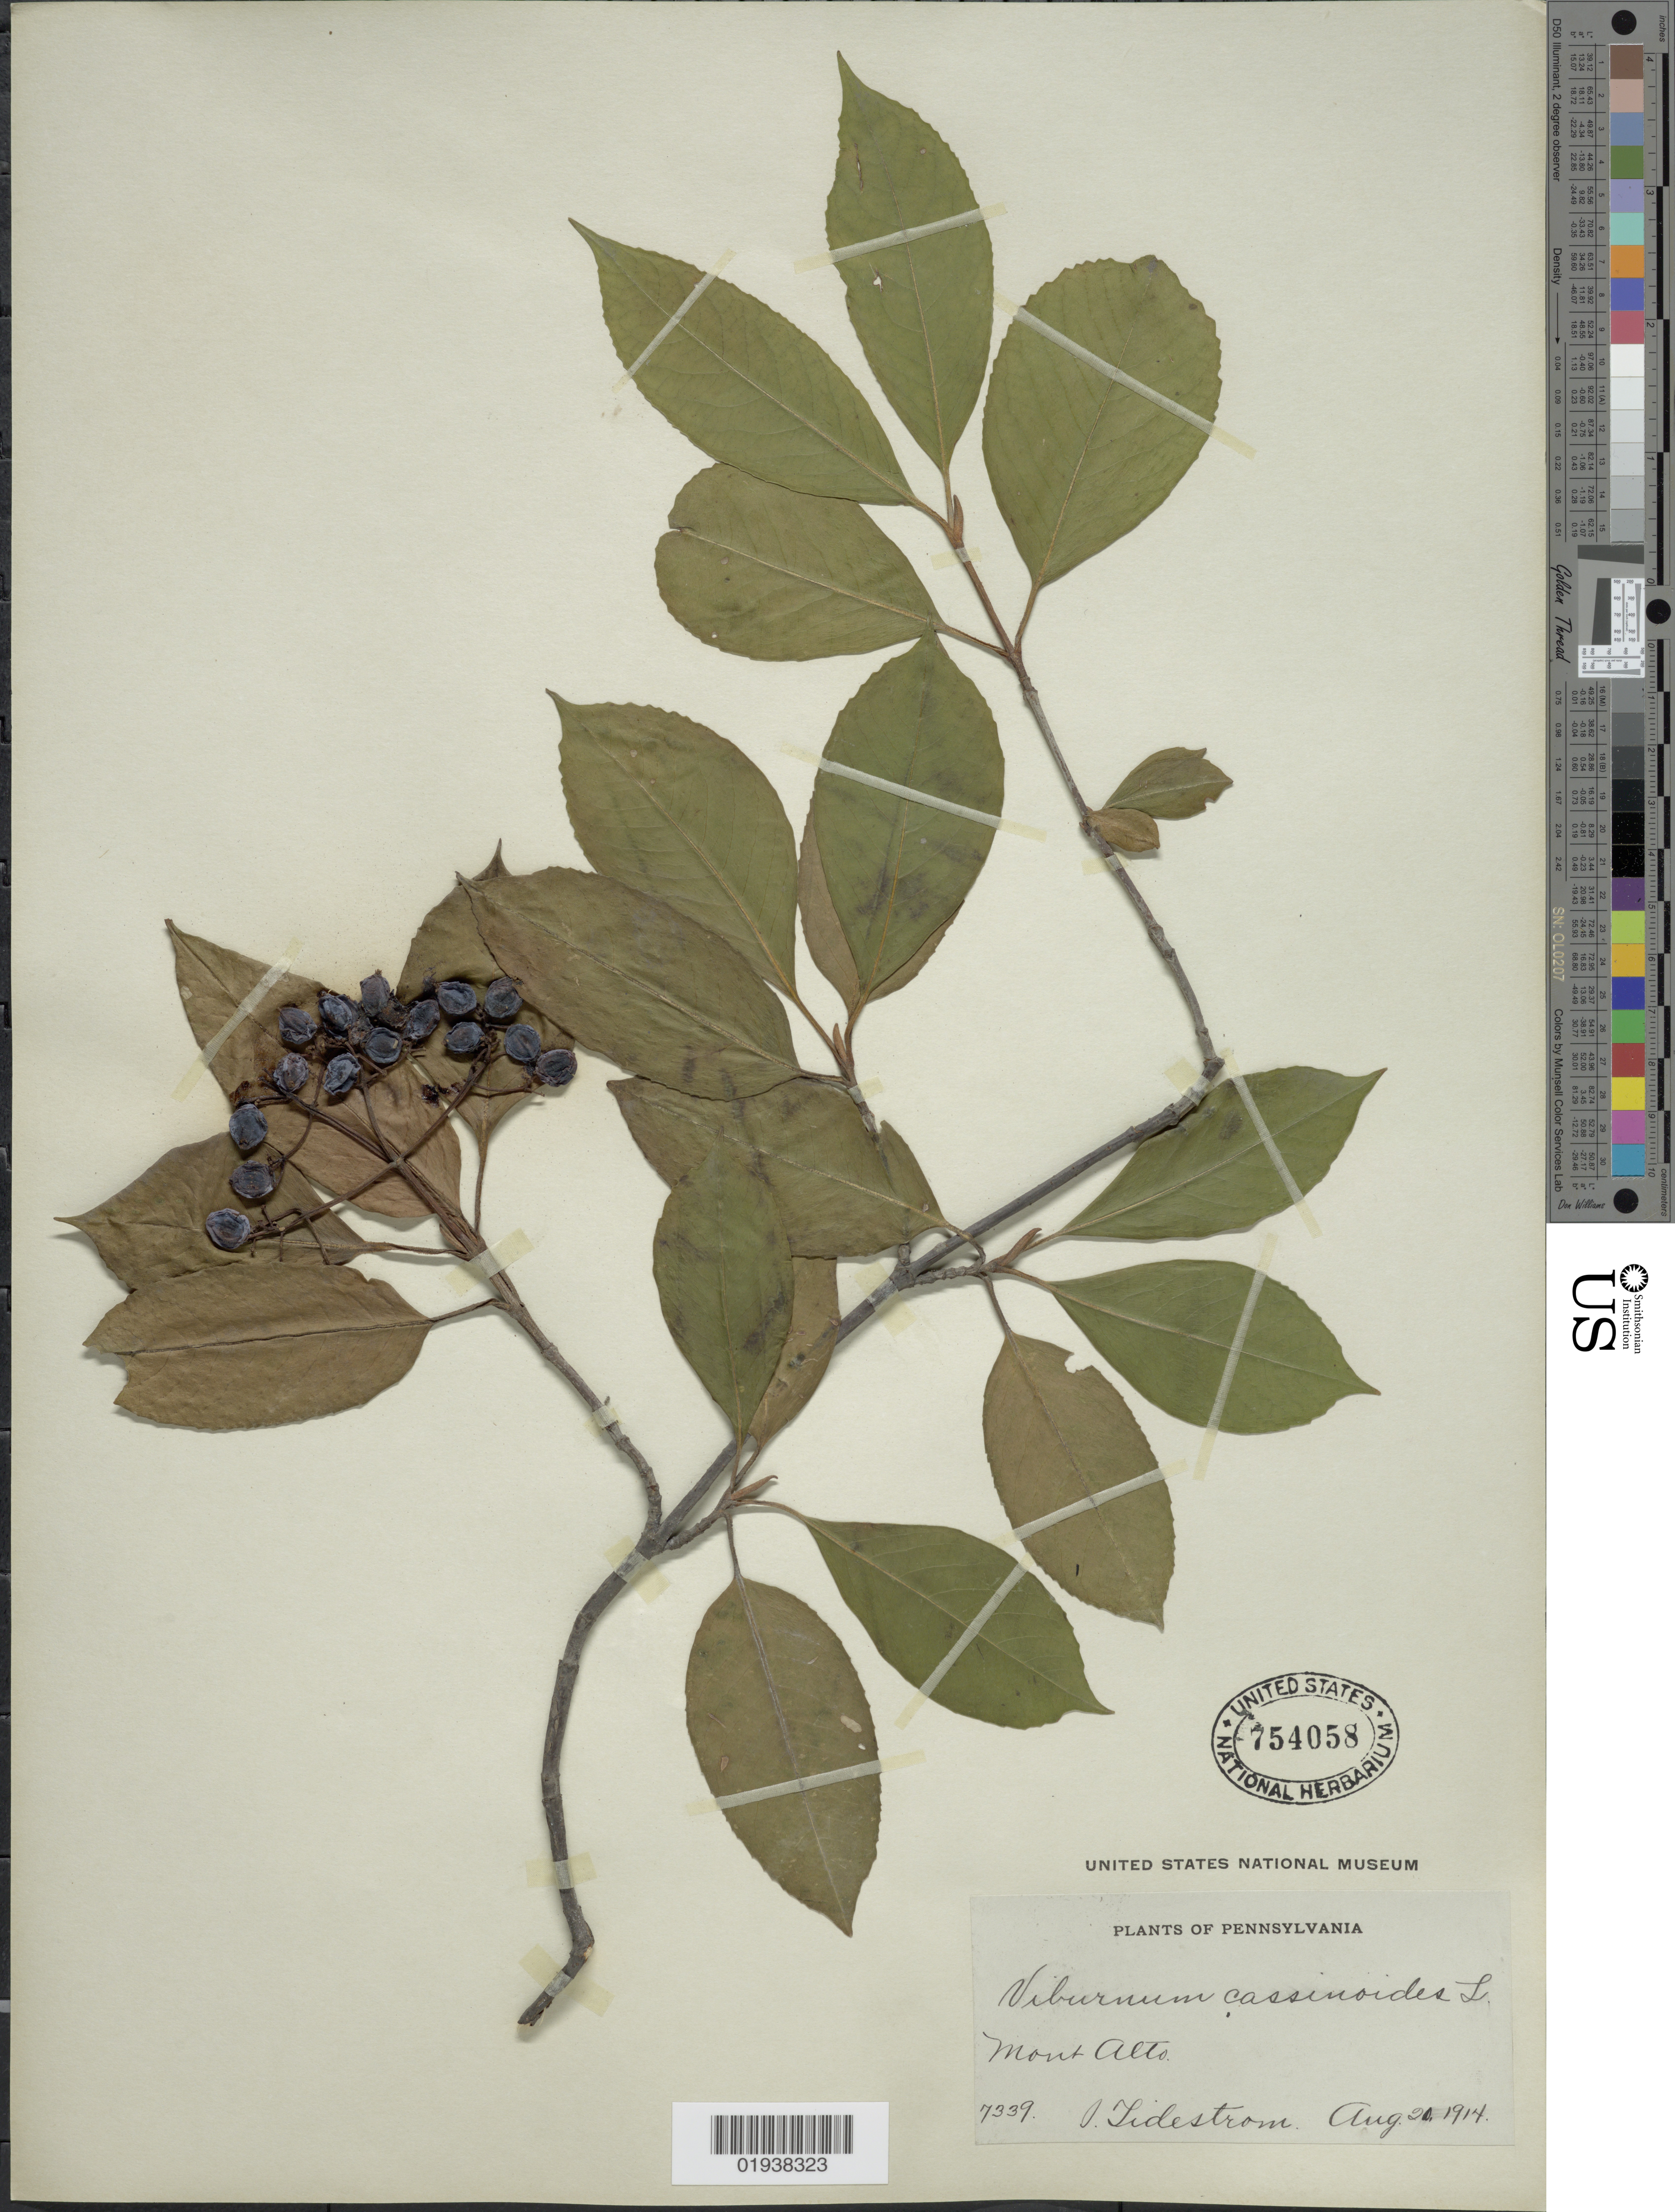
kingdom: Plantae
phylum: Tracheophyta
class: Magnoliopsida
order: Dipsacales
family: Viburnaceae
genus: Viburnum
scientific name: Viburnum cassinoides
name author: L.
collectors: I. F. Tidestrom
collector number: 7339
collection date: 1914-08-20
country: United States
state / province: Pennsylvania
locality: Mont Alto.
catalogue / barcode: US 754058